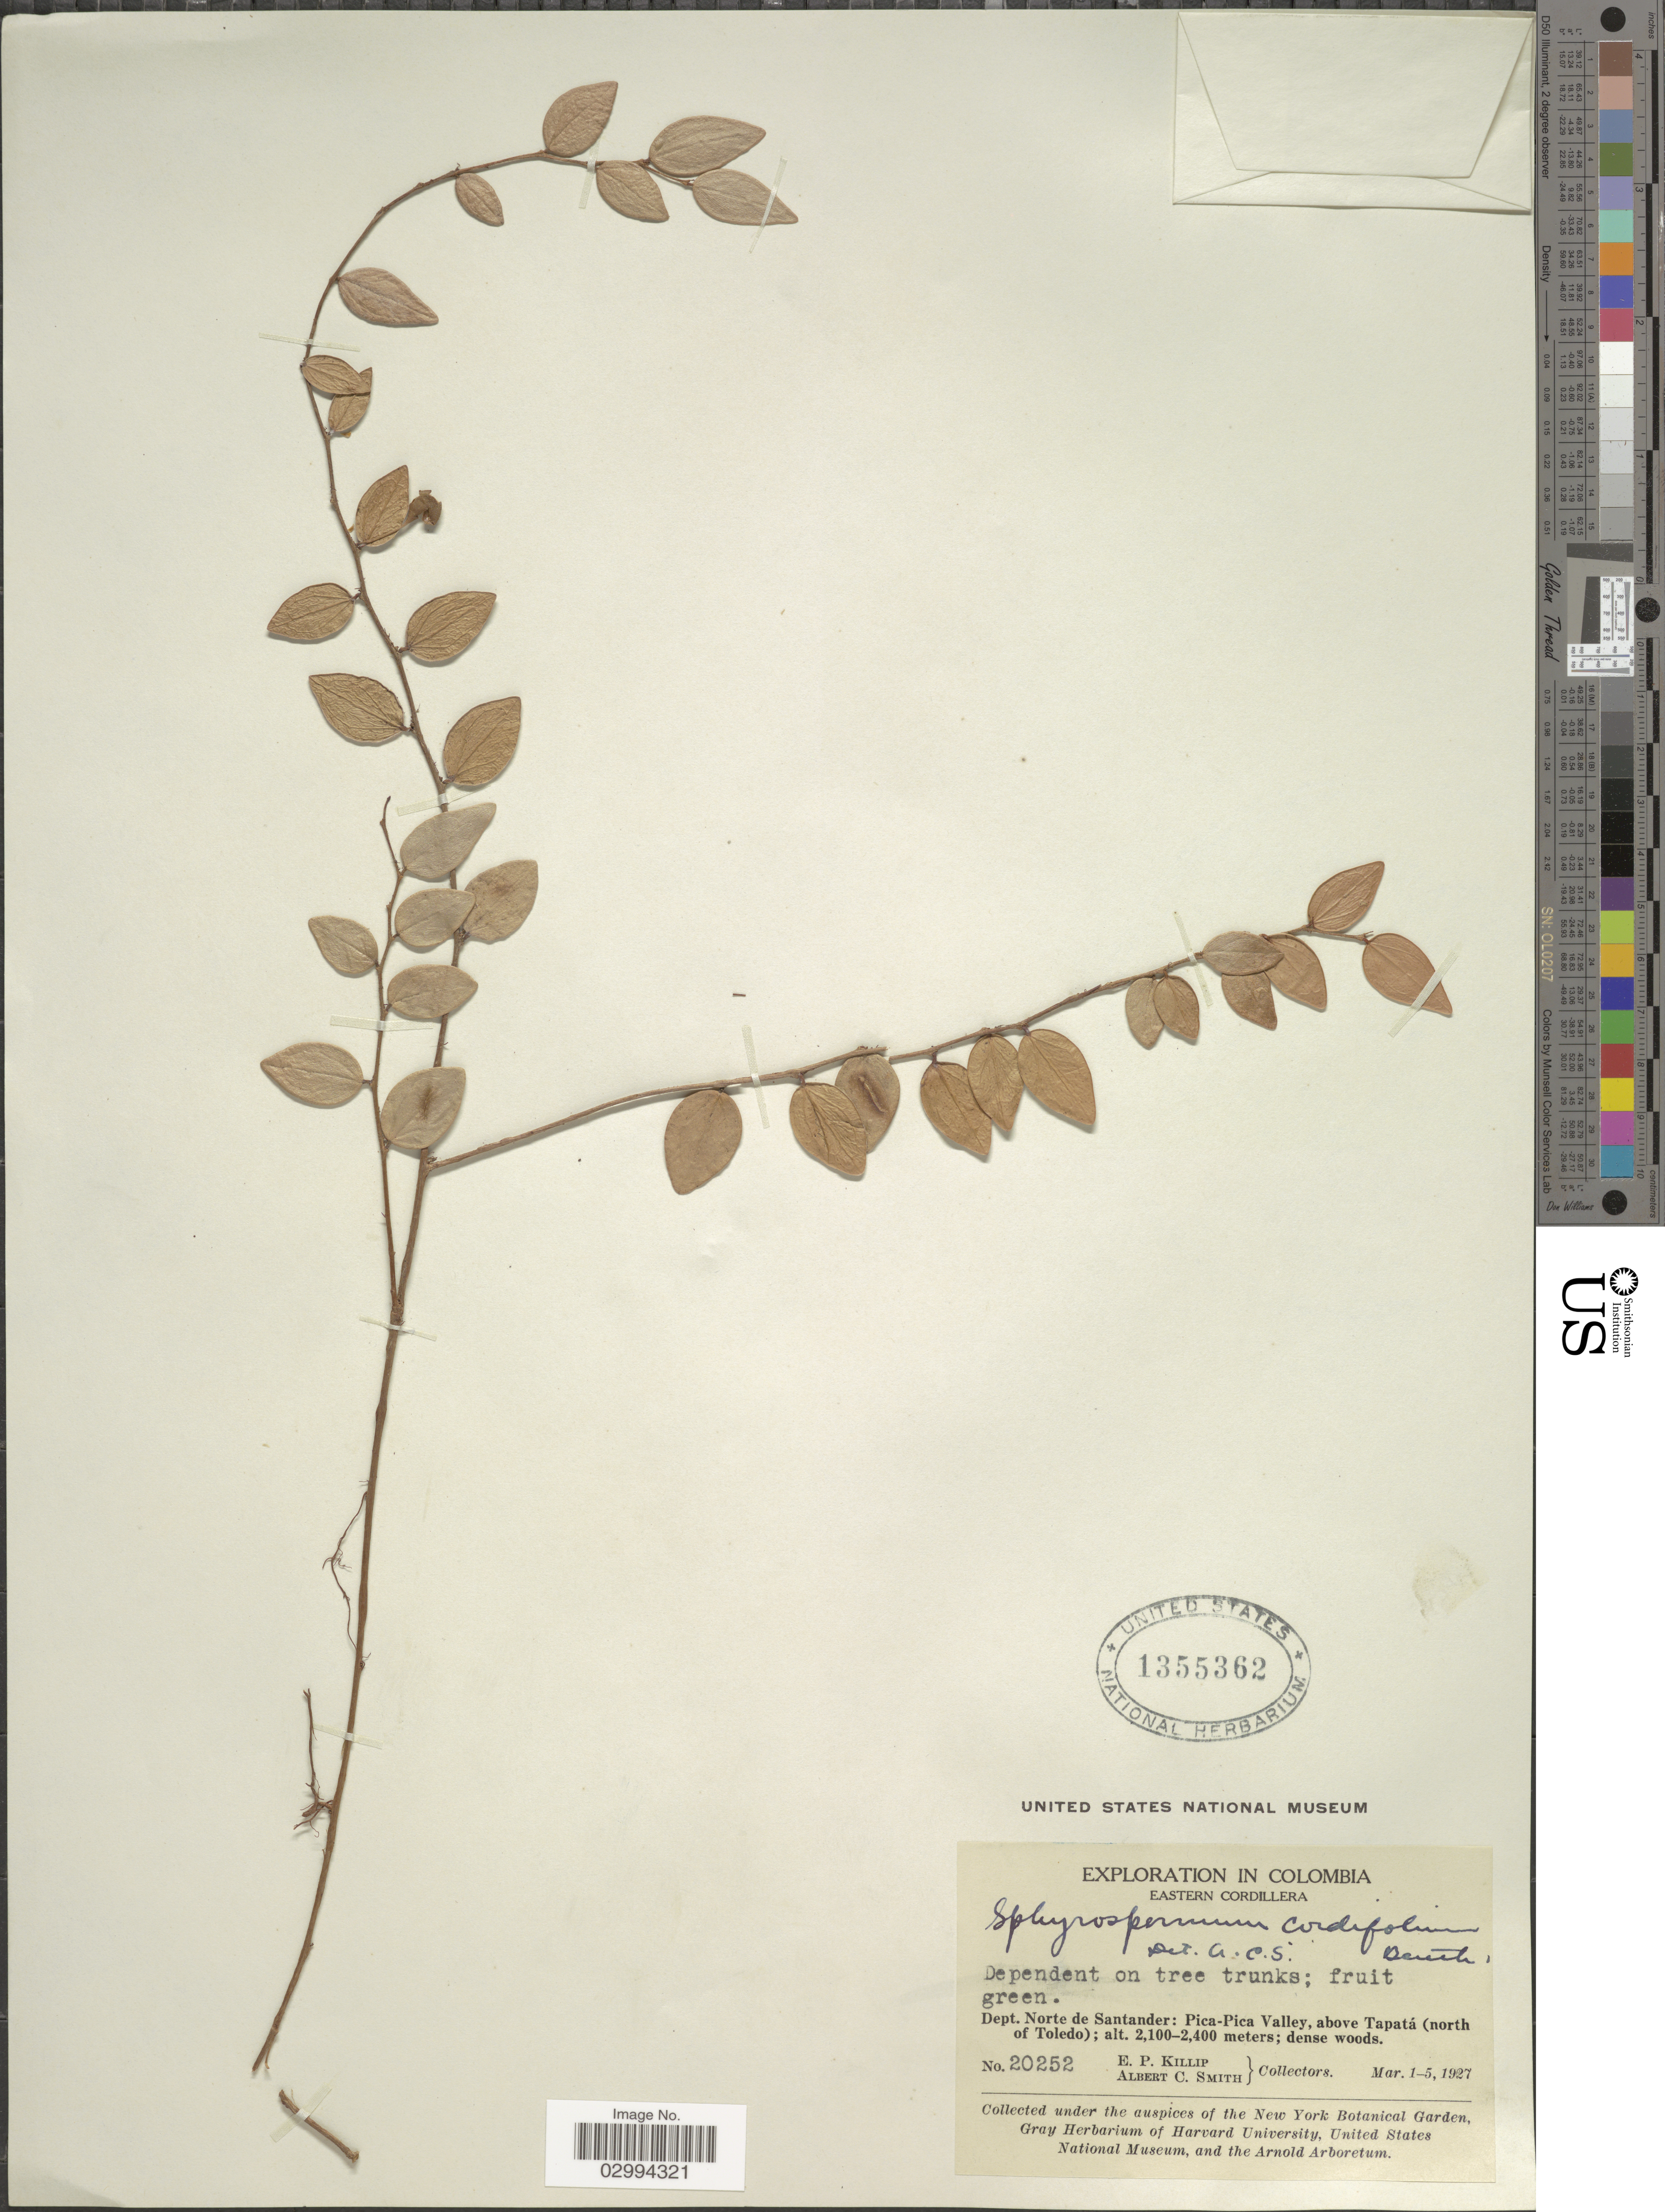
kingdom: Plantae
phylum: Tracheophyta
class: Magnoliopsida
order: Ericales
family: Ericaceae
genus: Sphyrospermum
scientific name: Sphyrospermum cordifolium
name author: Benth.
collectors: E. P. Killip & A. C. Smith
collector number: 20252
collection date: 1927-03-01/1927-03-05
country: Colombia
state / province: Norte de Santander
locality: Eastern Cordillera, Dept. Norte de Santander: Pica-Pica Valley, above Tapatá (north of Toledo).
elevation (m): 2100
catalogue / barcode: US 1355362